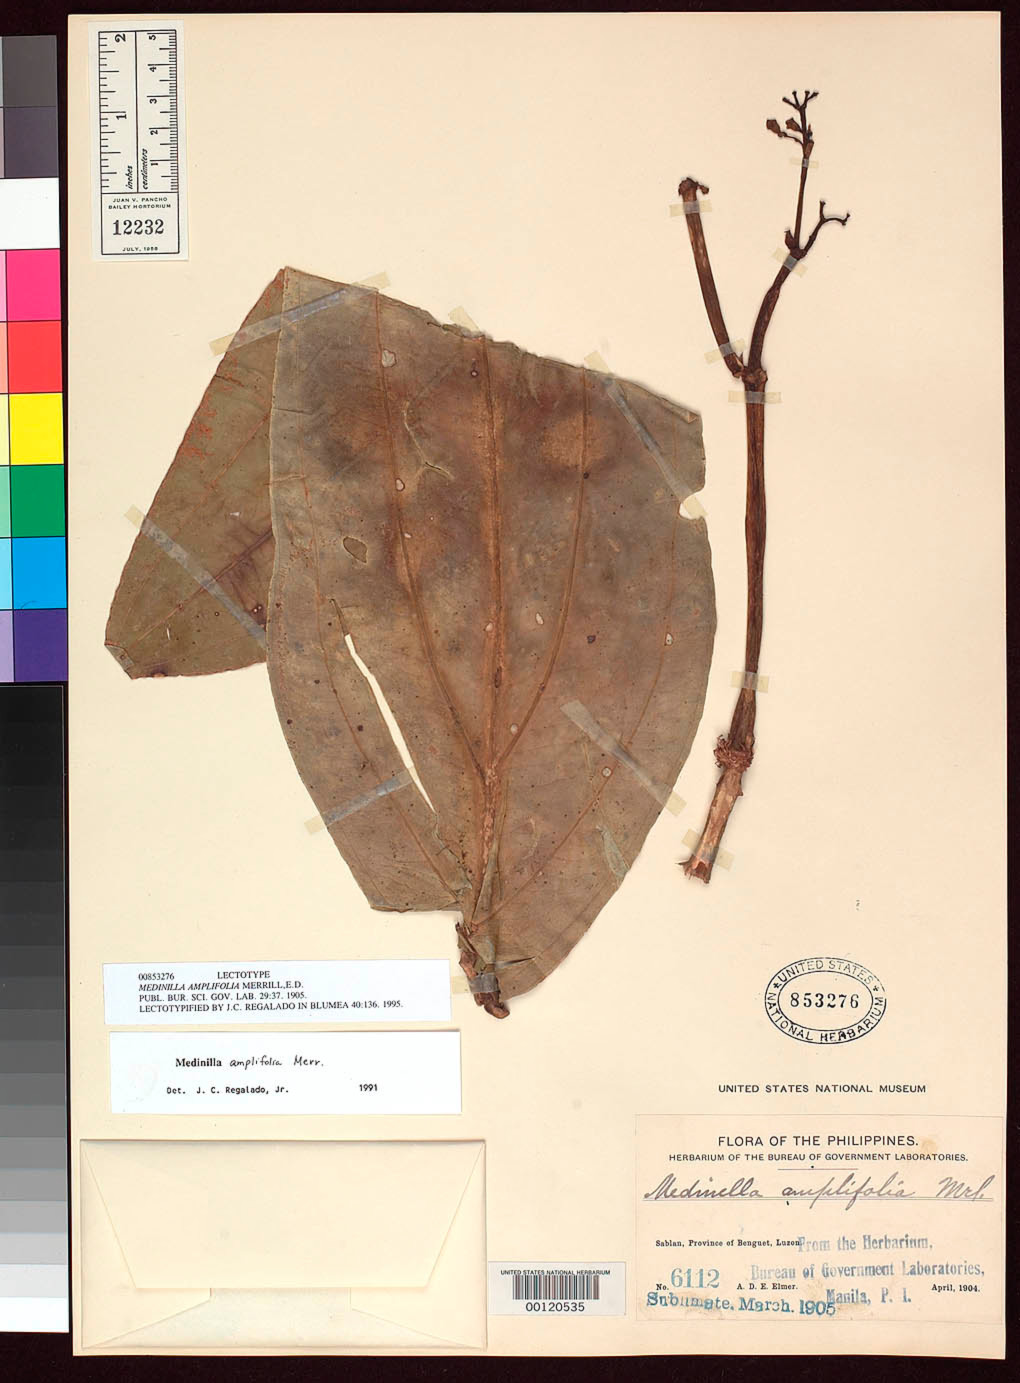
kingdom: Plantae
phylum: Tracheophyta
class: Magnoliopsida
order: Myrtales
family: Melastomataceae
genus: Medinilla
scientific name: Medinilla amplifolia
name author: Merr.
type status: Lectotype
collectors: A. D. E. Elmer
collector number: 6112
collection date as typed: Apr 1904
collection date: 1904-04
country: Philippines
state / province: Cordillera (Administrative Region)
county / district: Benguet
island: Luzon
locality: Sablan.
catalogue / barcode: US 853276